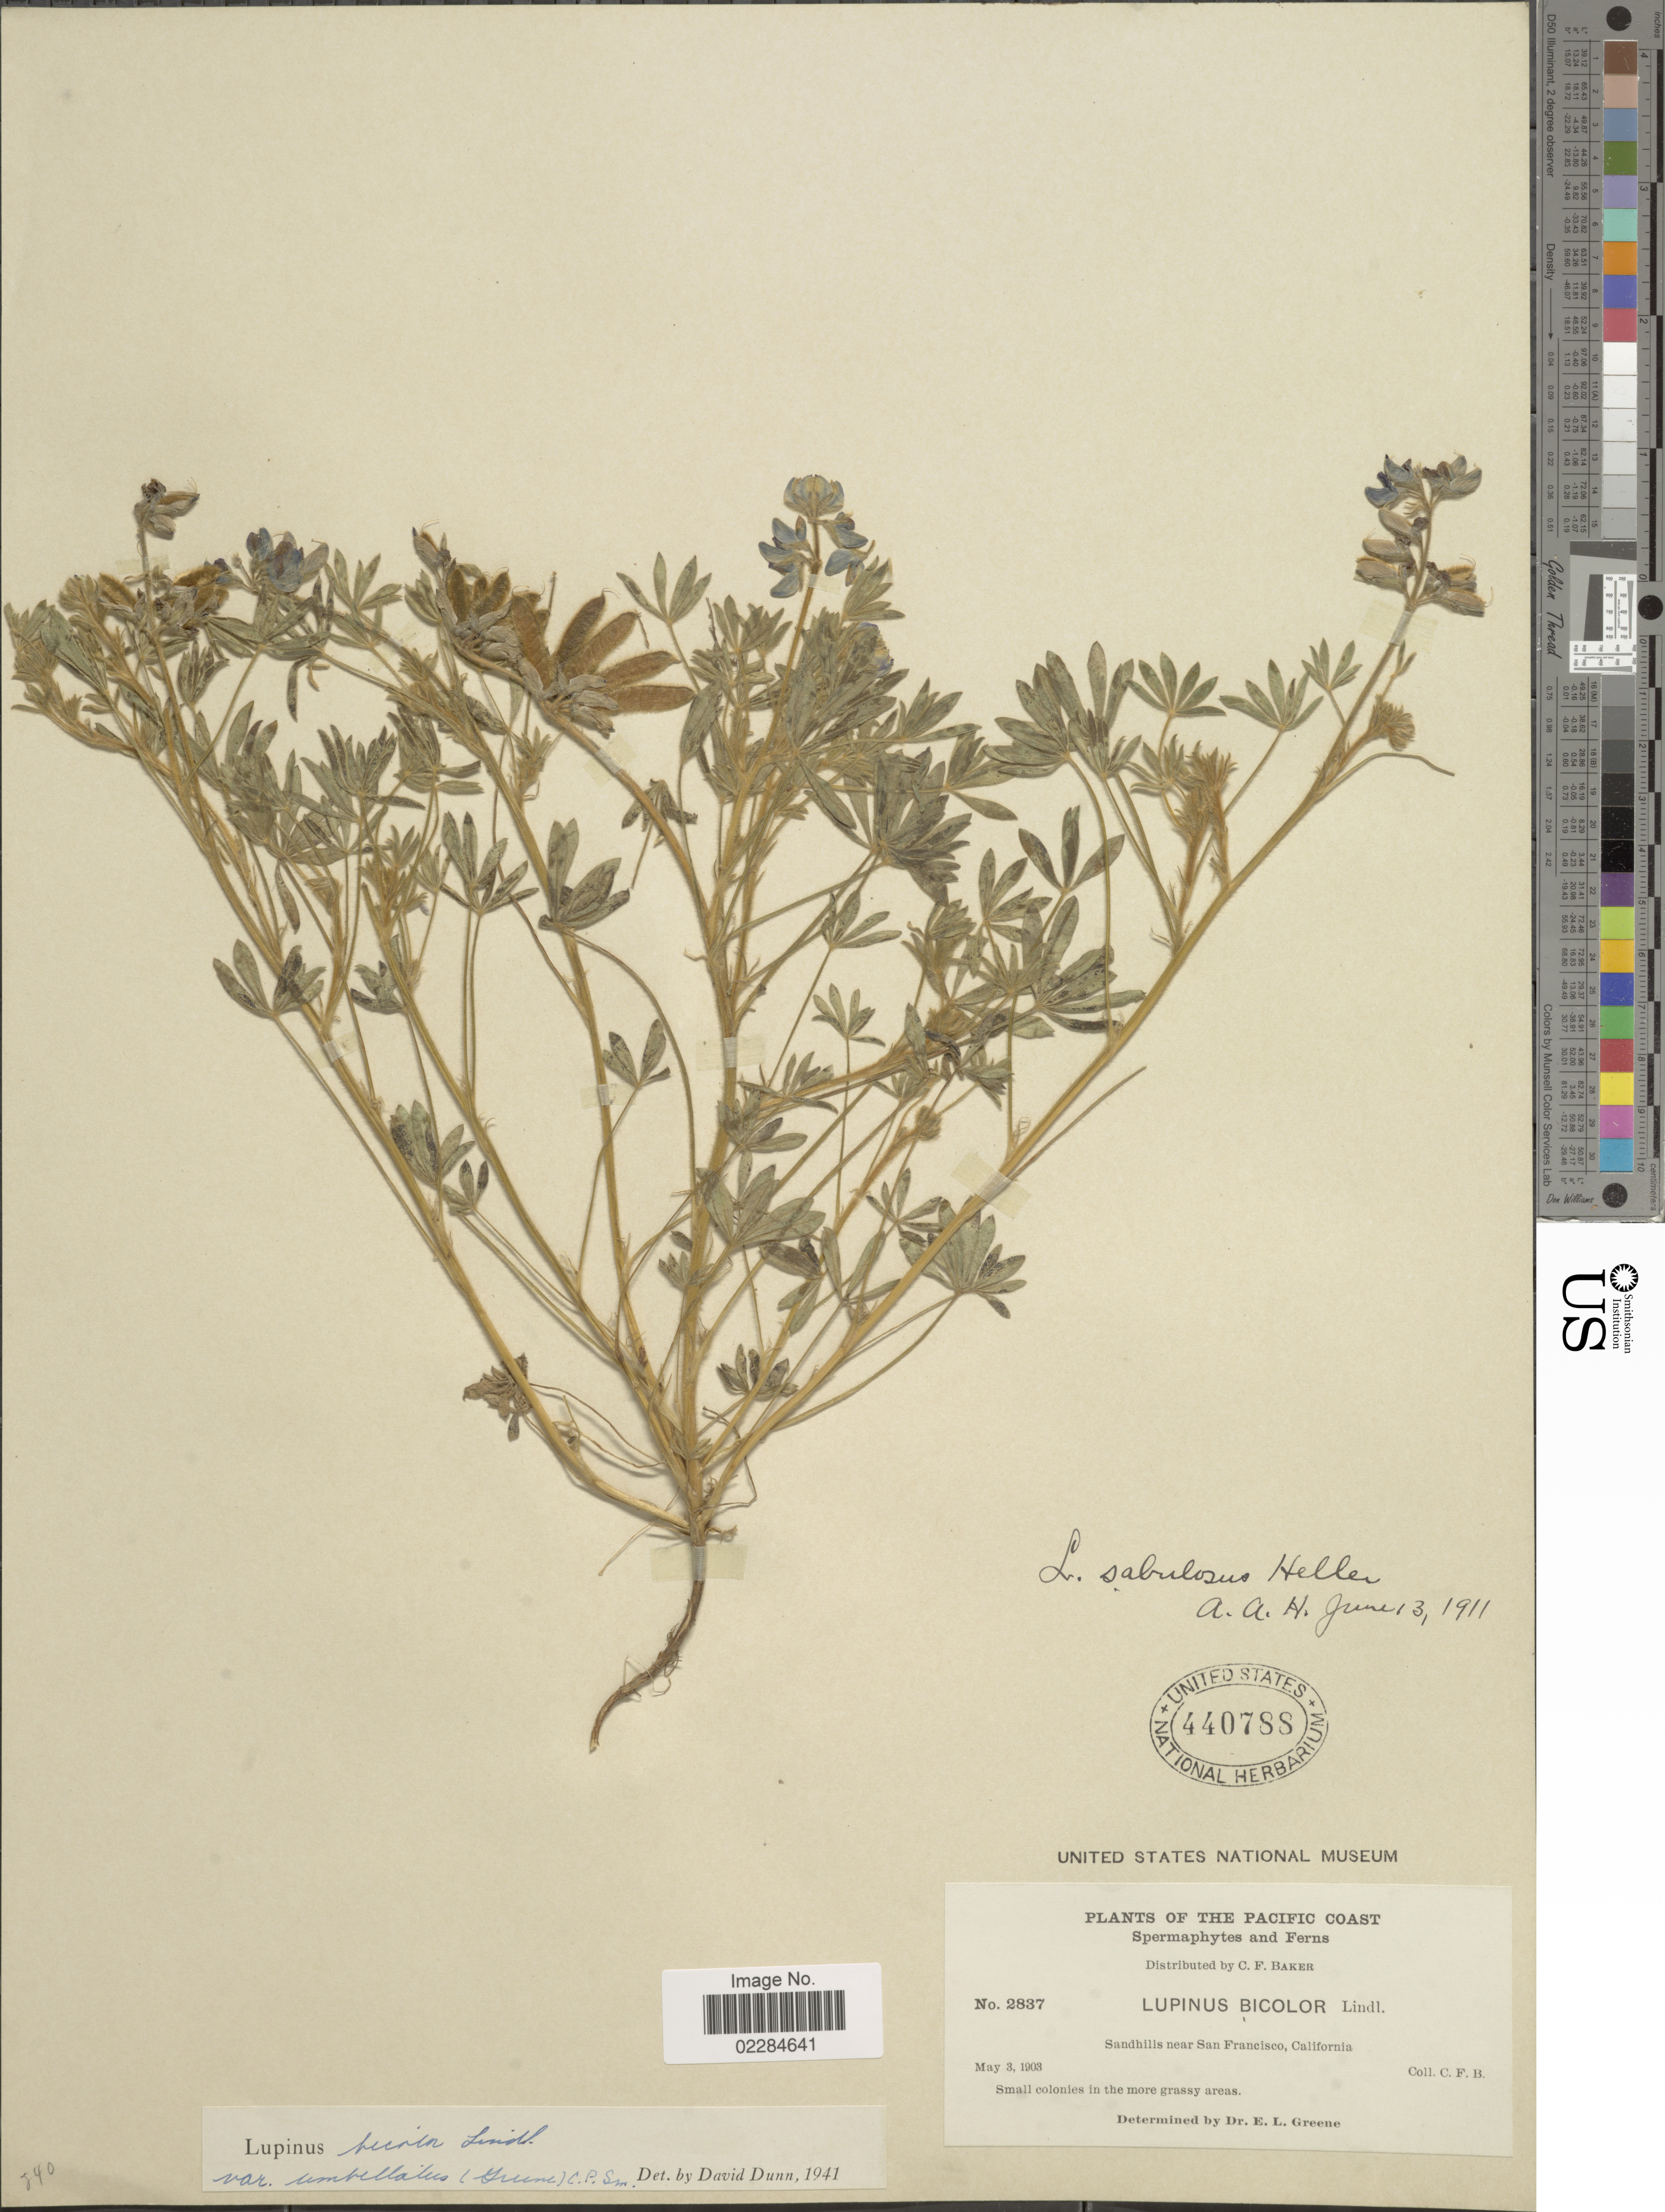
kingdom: Plantae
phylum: Tracheophyta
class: Magnoliopsida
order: Fabales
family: Fabaceae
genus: Lupinus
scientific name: Lupinus bicolor var. umbellatus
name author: (Greene) C.P. Sm.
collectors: C. F. Baker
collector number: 2837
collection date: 1903-05-03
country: United States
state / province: California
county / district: San Francisco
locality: Sandhills near San Francisco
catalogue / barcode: US 440788